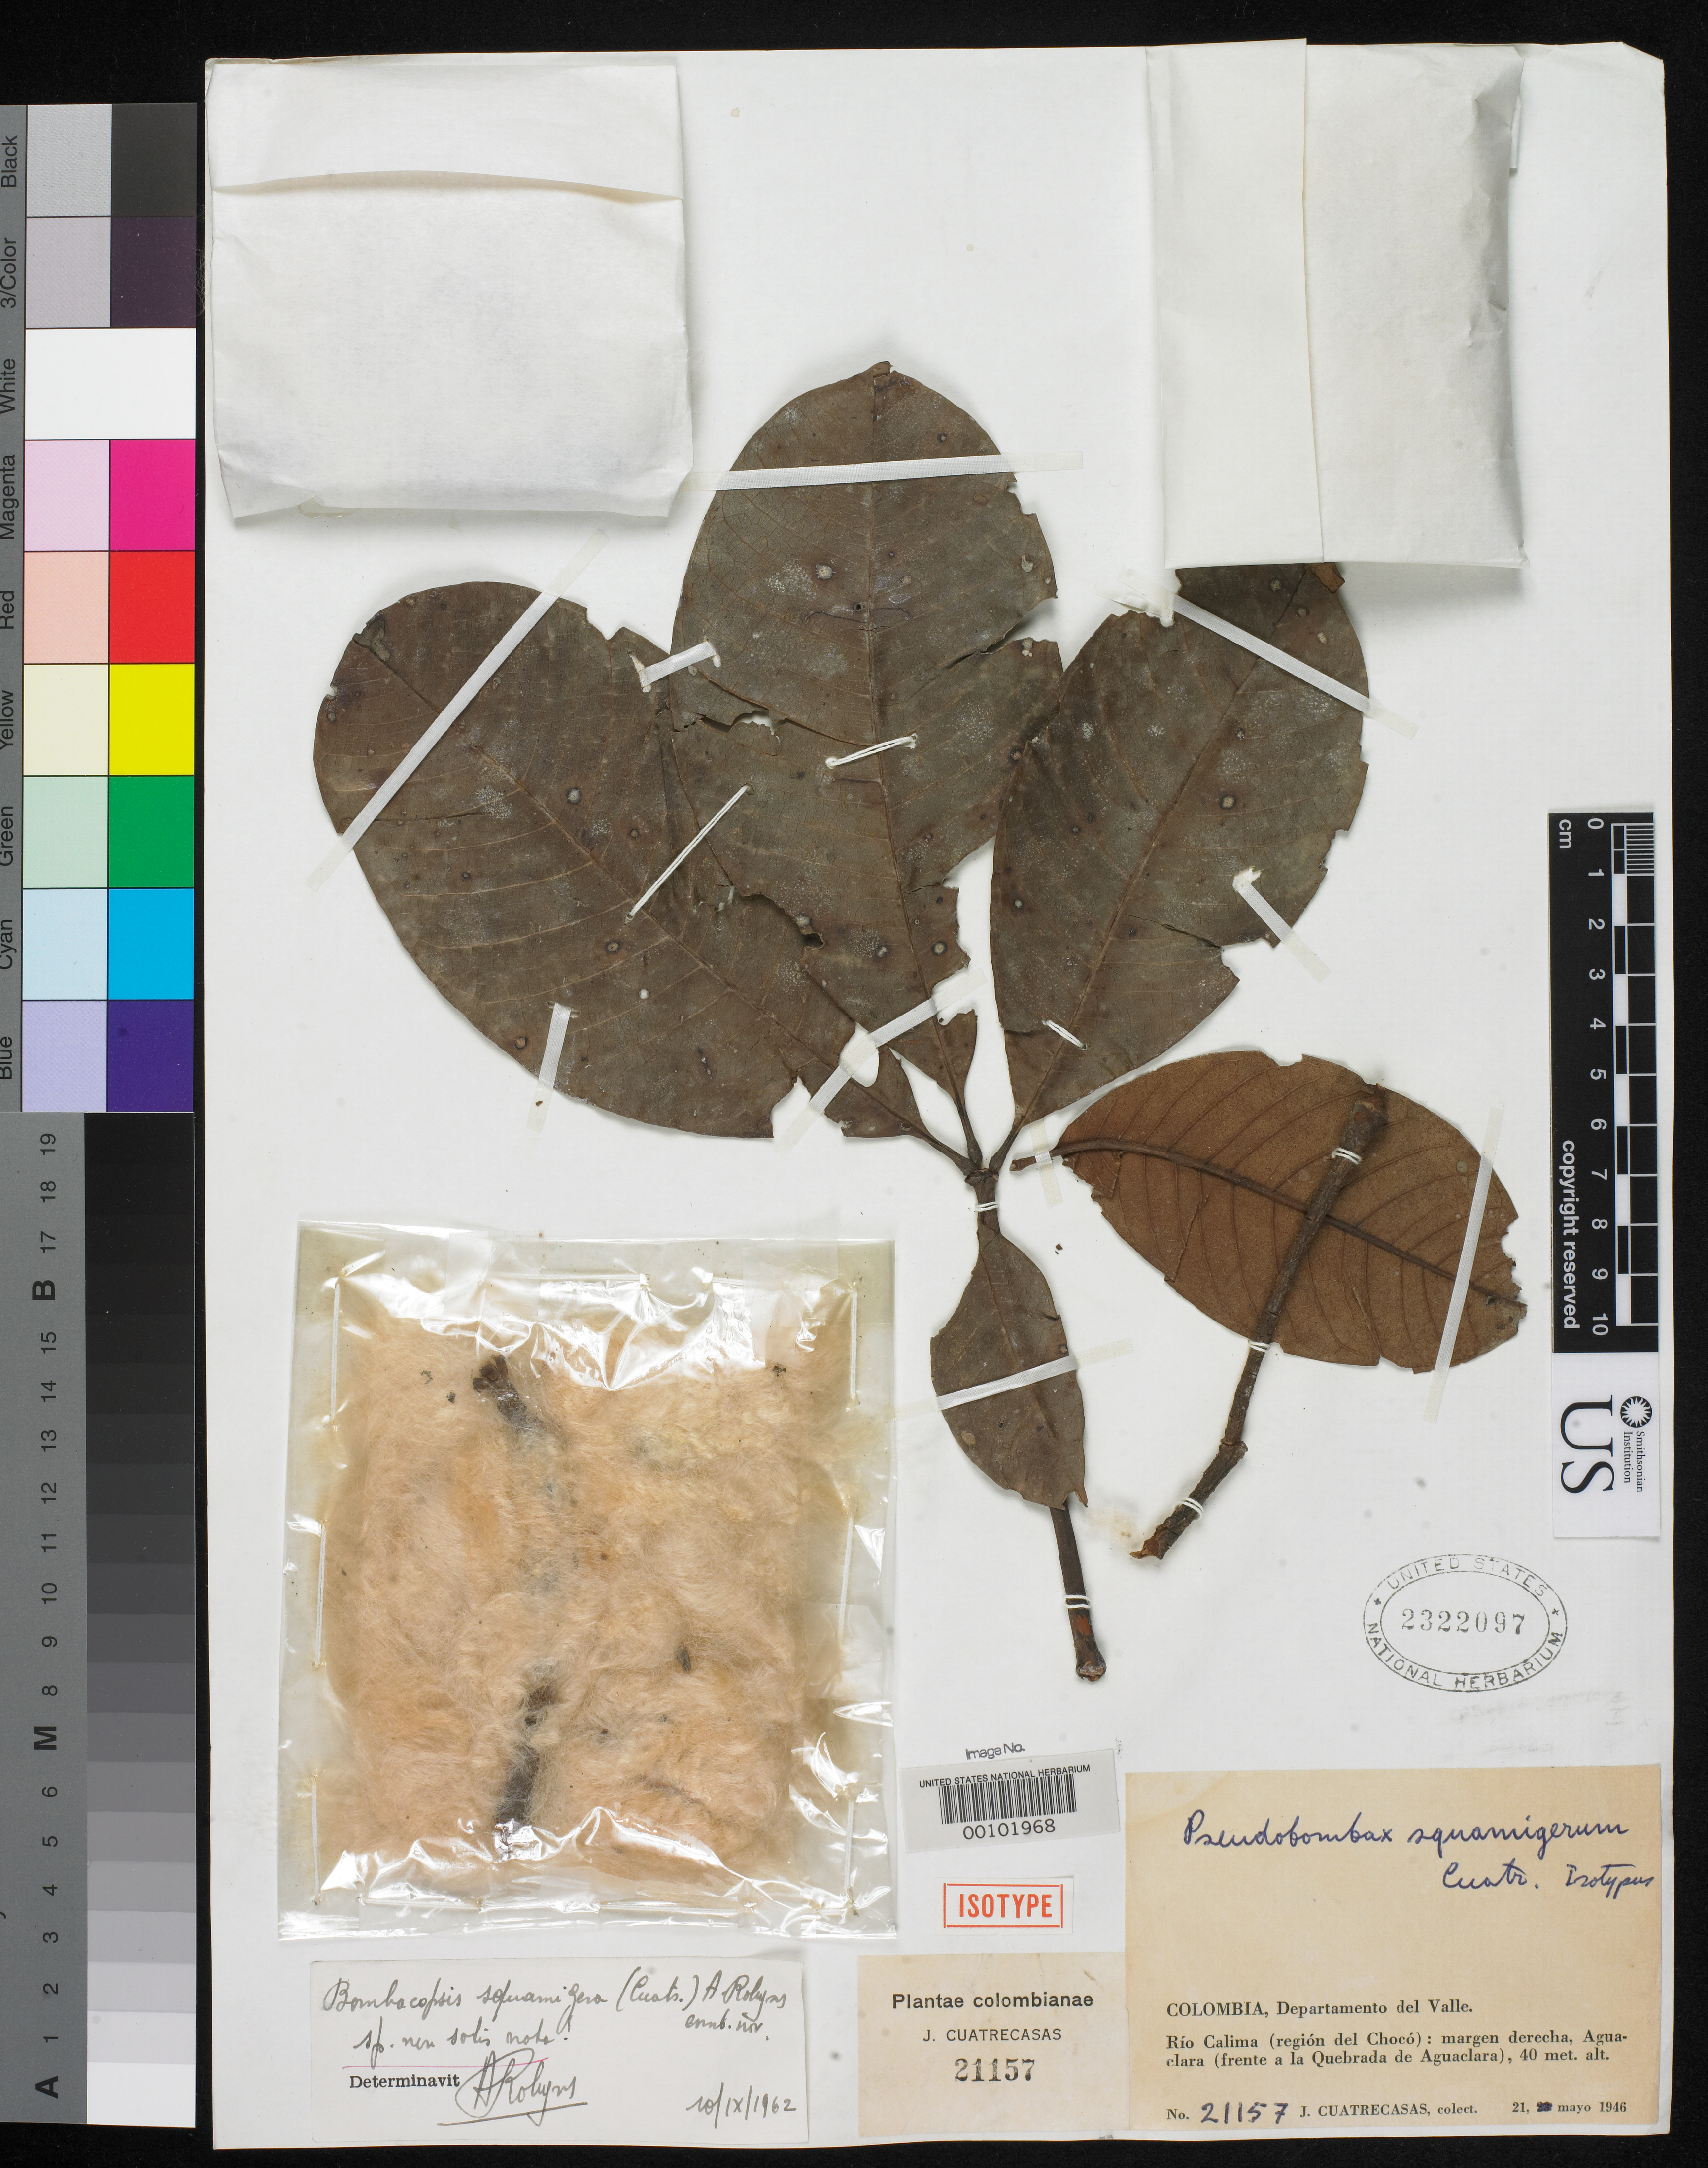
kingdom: Plantae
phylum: Tracheophyta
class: Magnoliopsida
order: Malvales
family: Malvaceae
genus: Pseudobombax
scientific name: Pseudobombax squamigerum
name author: Cuatrec.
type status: Isotype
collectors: J. Cuatrecasas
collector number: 21157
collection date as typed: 21 May 1946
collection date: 1946-05-21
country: Colombia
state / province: Valle del Cauca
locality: Rio Calima.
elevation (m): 40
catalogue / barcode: US 2322097